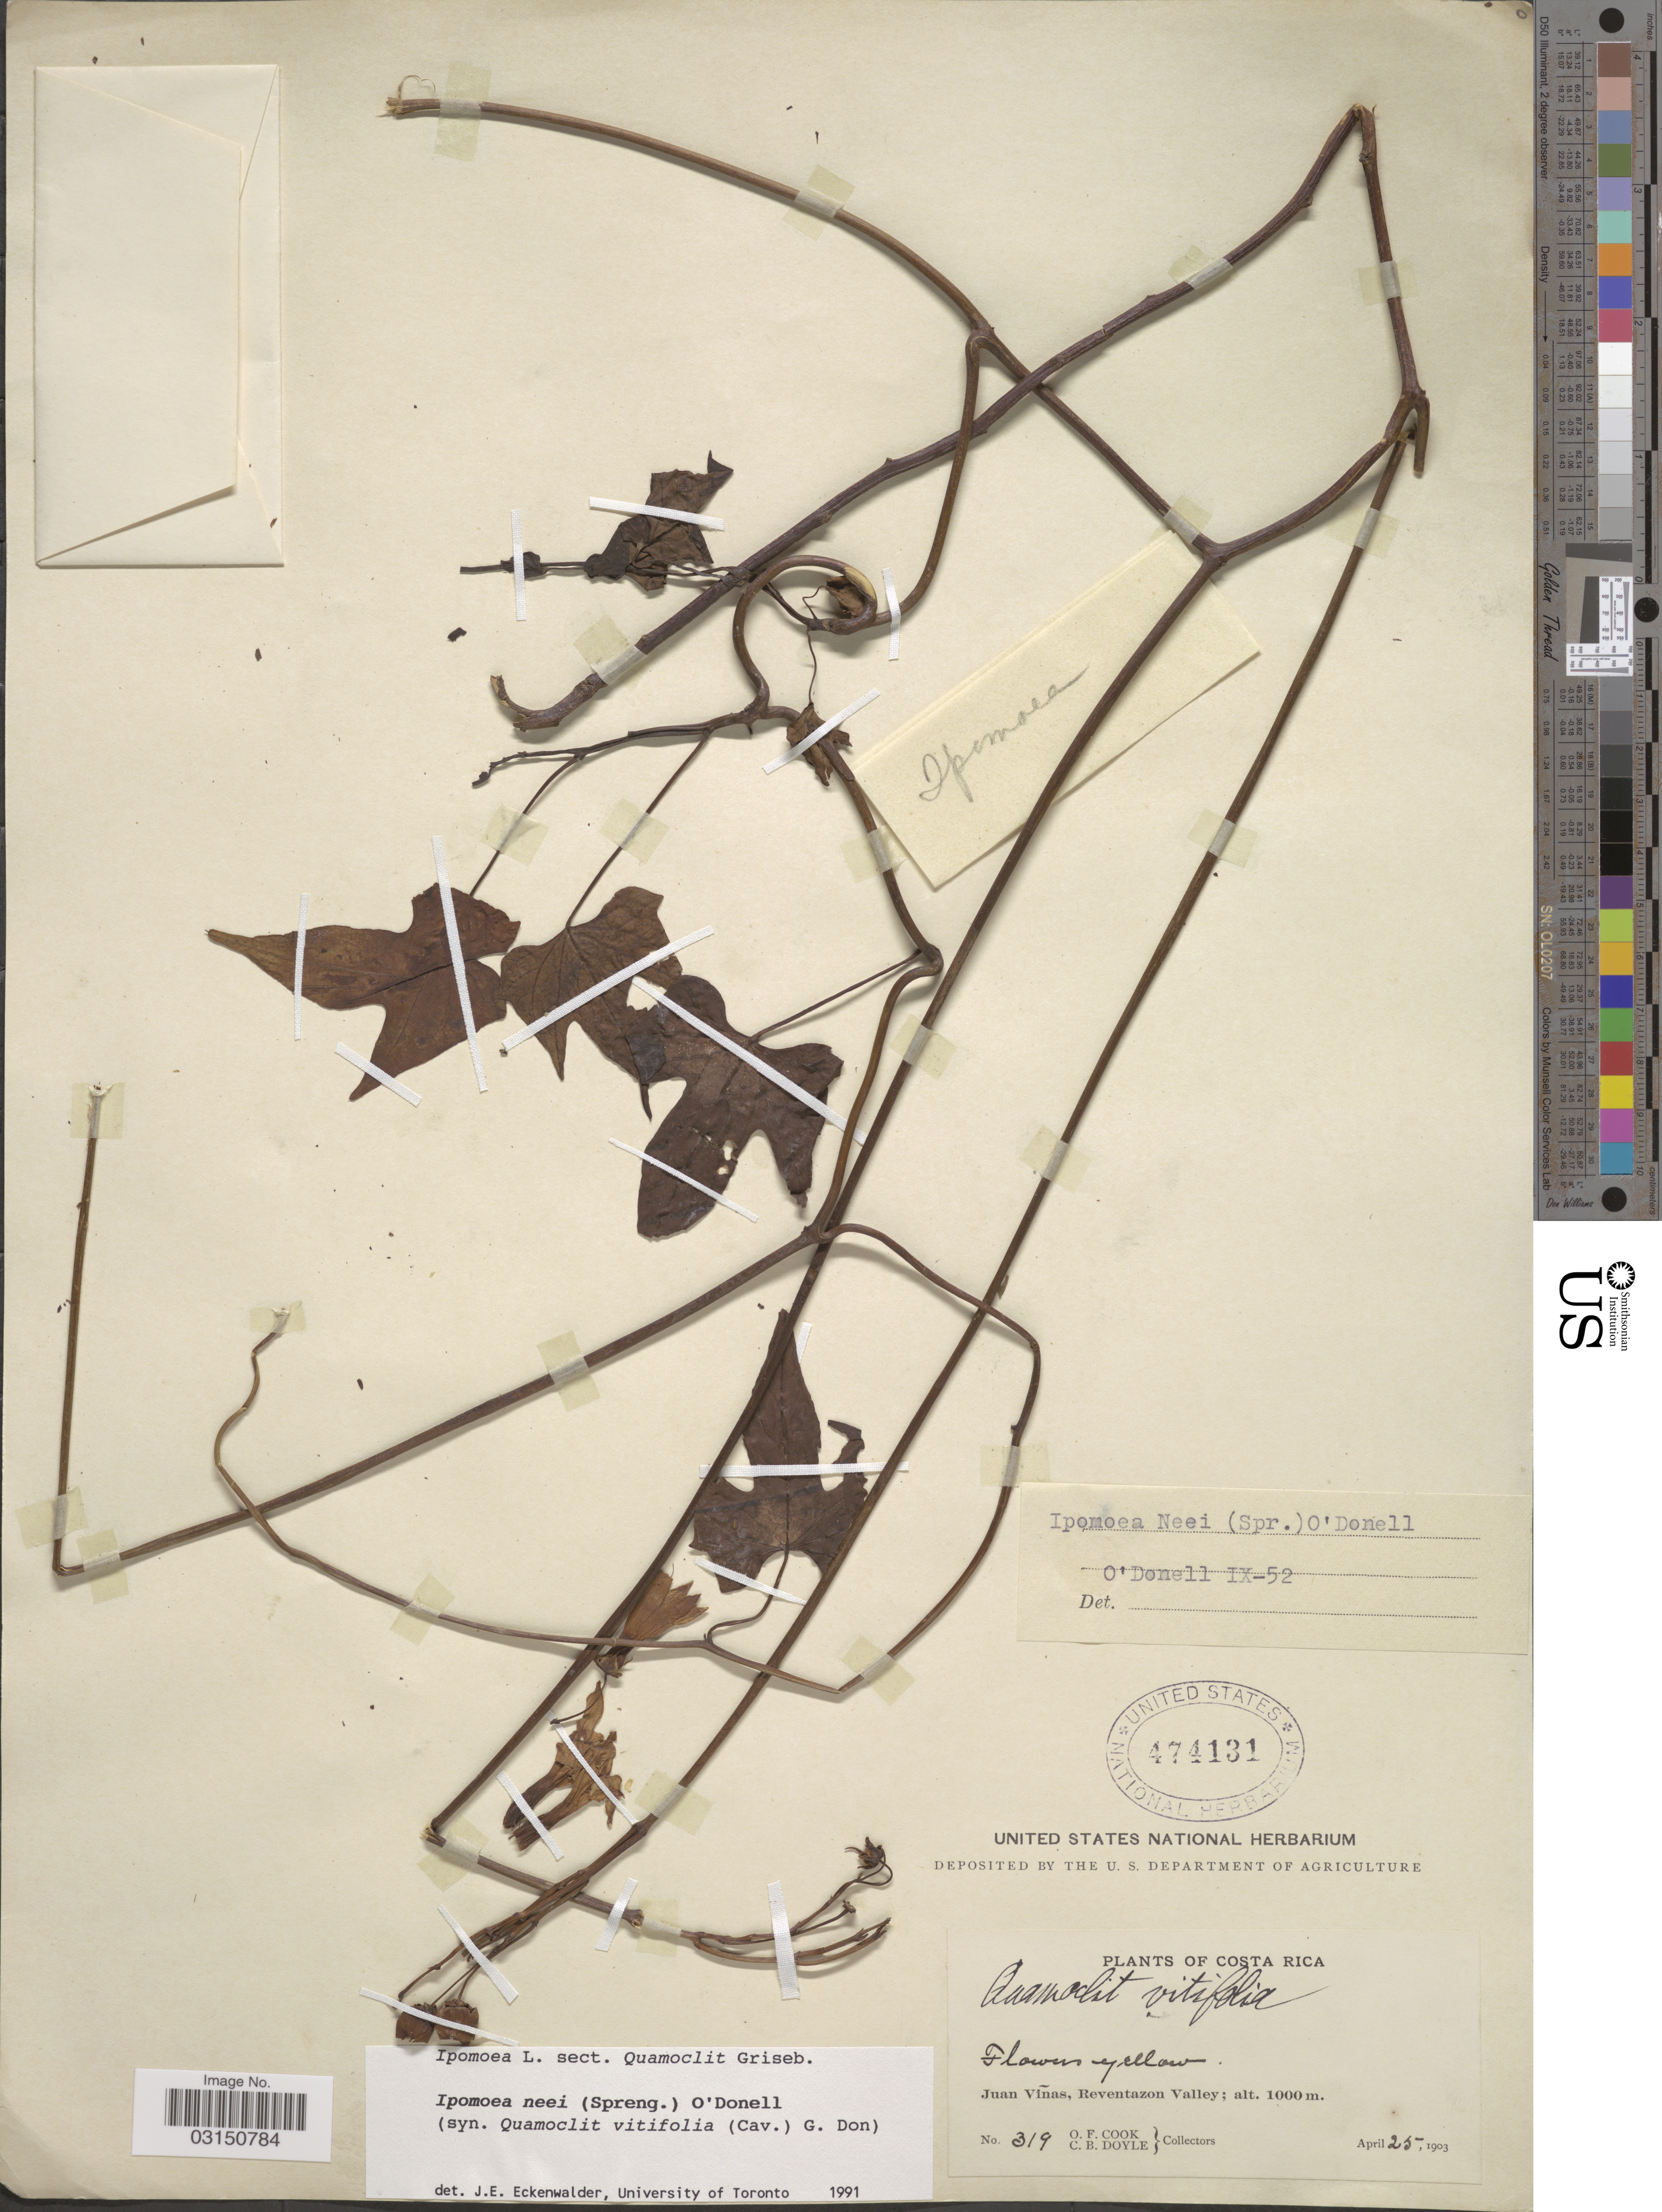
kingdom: Plantae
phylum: Tracheophyta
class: Magnoliopsida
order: Solanales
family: Convolvulaceae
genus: Ipomoea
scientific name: Ipomoea neei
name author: (Spreng.) O'Donell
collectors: O. F. Cook & C. Doyle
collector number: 319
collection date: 1903-04-25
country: Costa Rica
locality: Juan Viñas, Reventazon Valley.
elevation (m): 1000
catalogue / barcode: US 474131